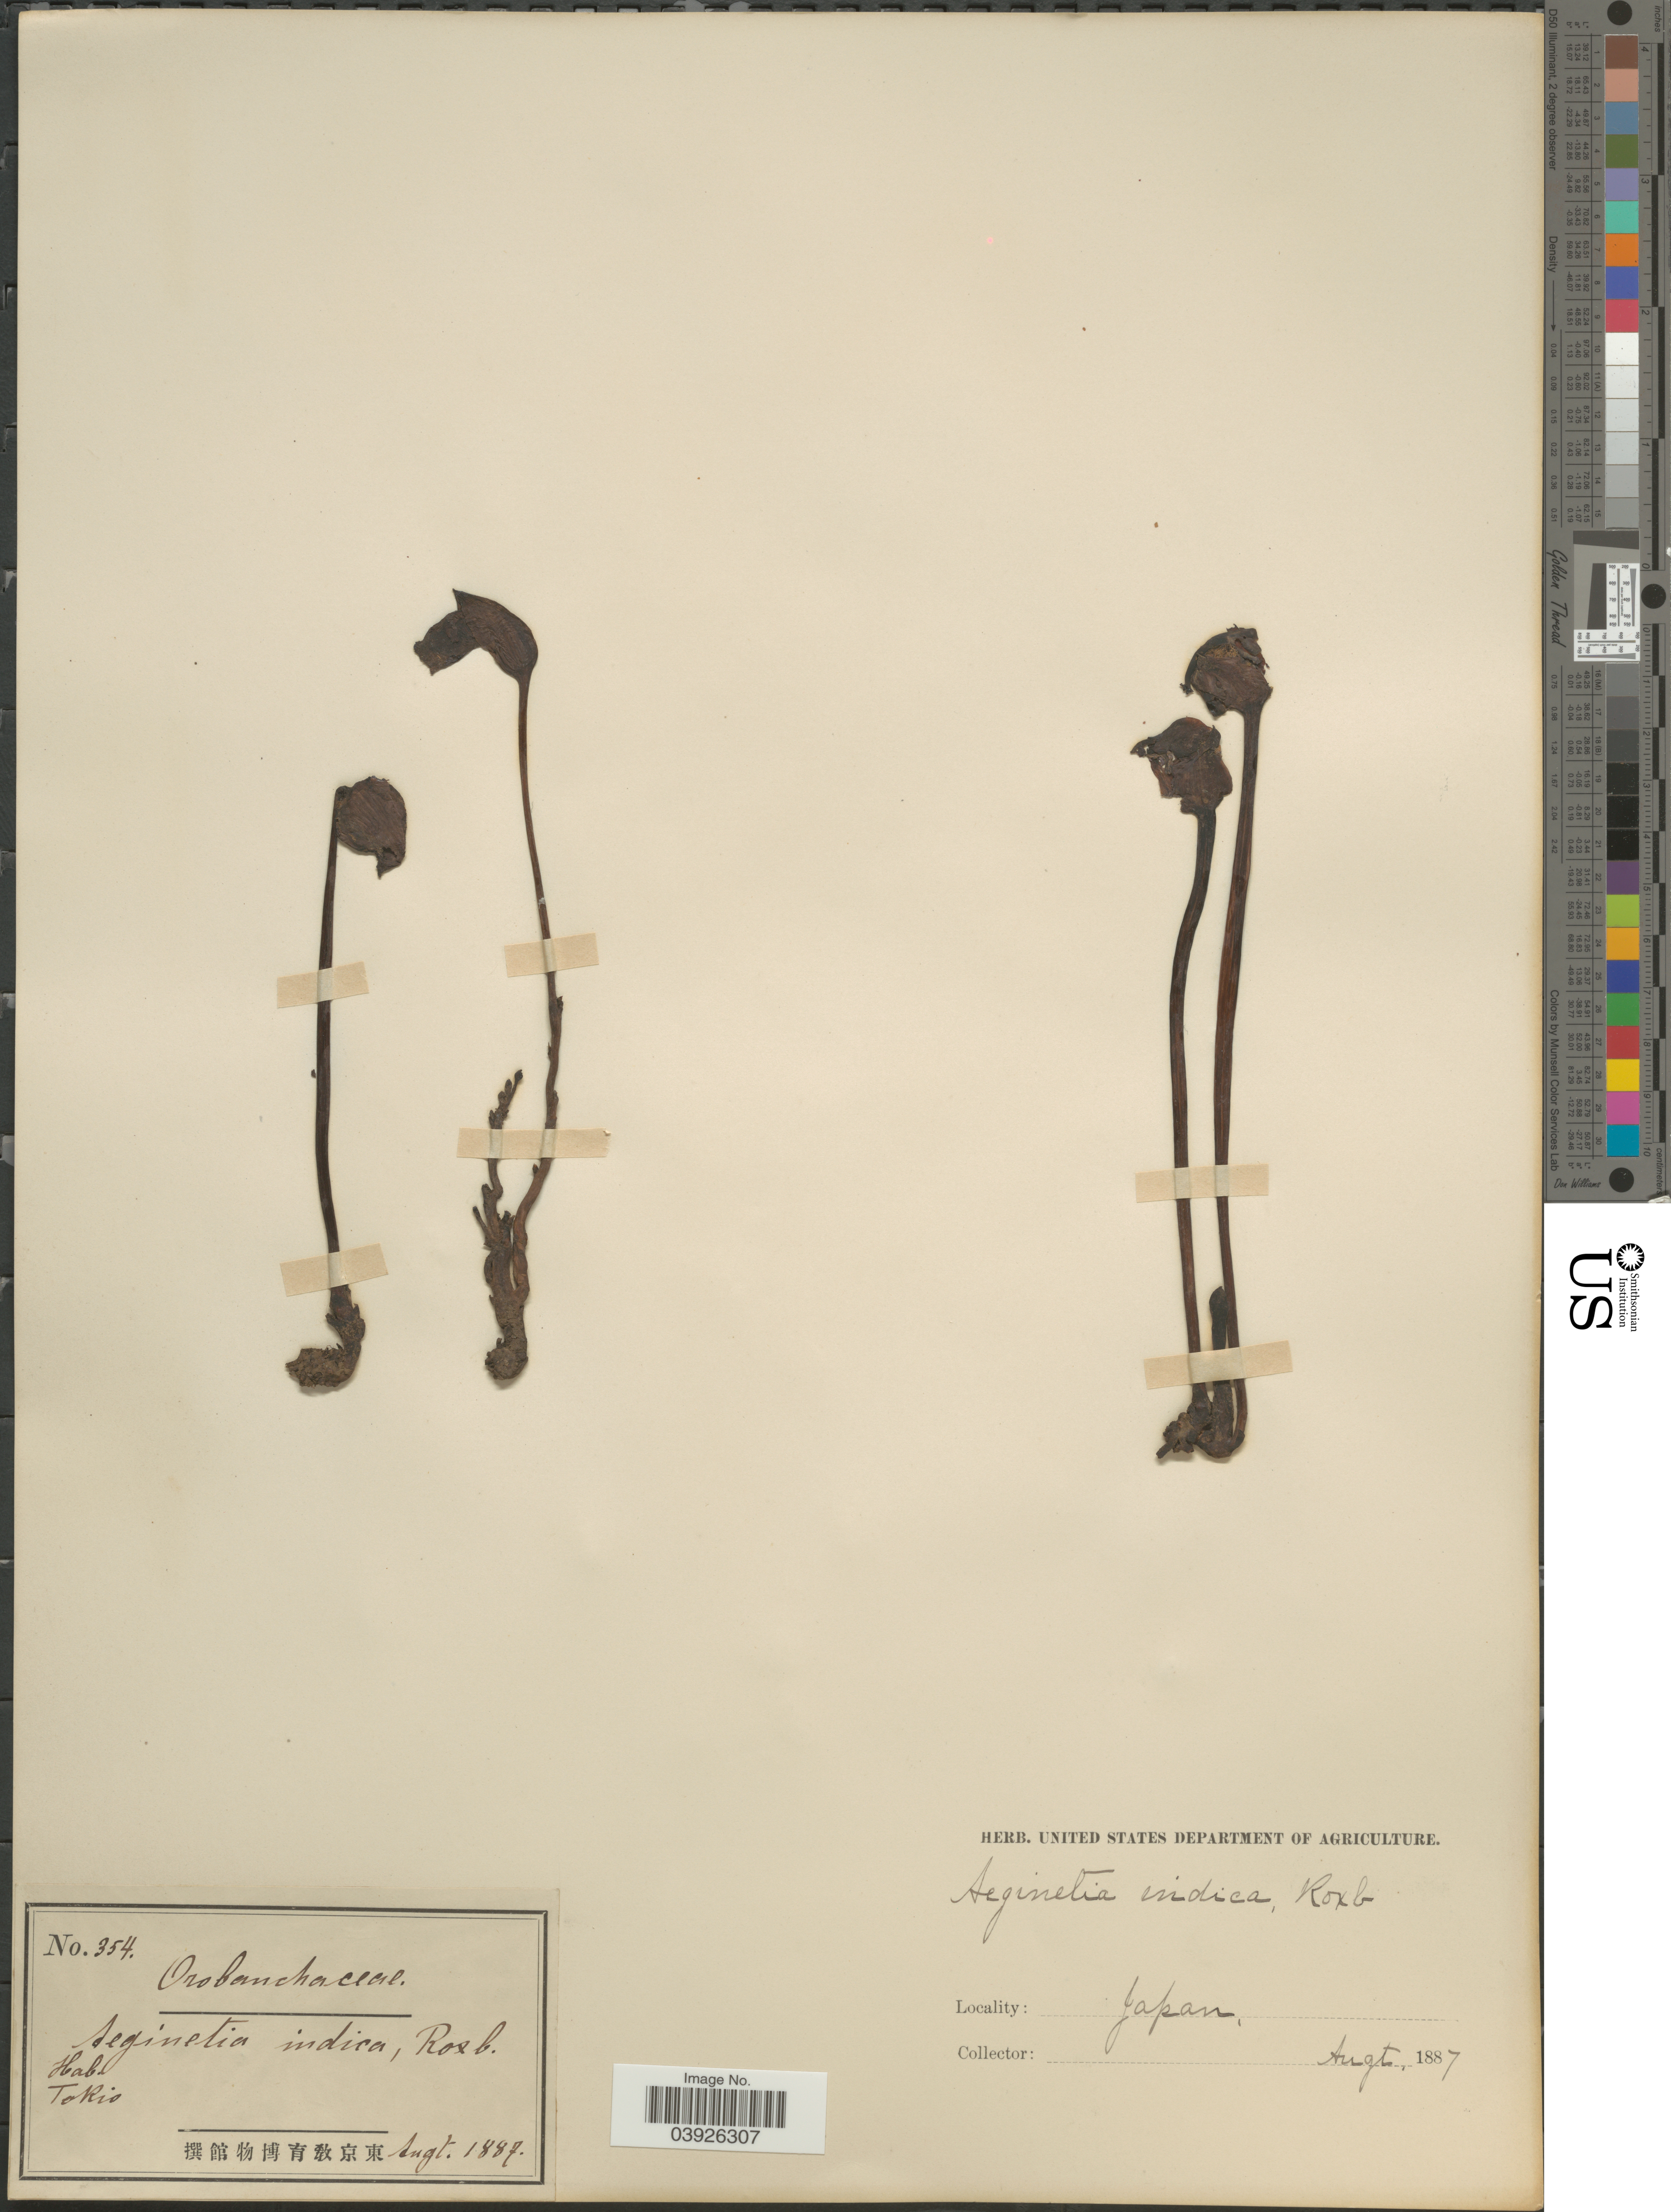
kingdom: Plantae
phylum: Tracheophyta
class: Magnoliopsida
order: Lamiales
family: Orobanchaceae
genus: Aeginetia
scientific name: Aeginetia indica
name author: L.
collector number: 354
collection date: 1887-08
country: Japan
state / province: Tokyo, Federal City of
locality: Tokio.